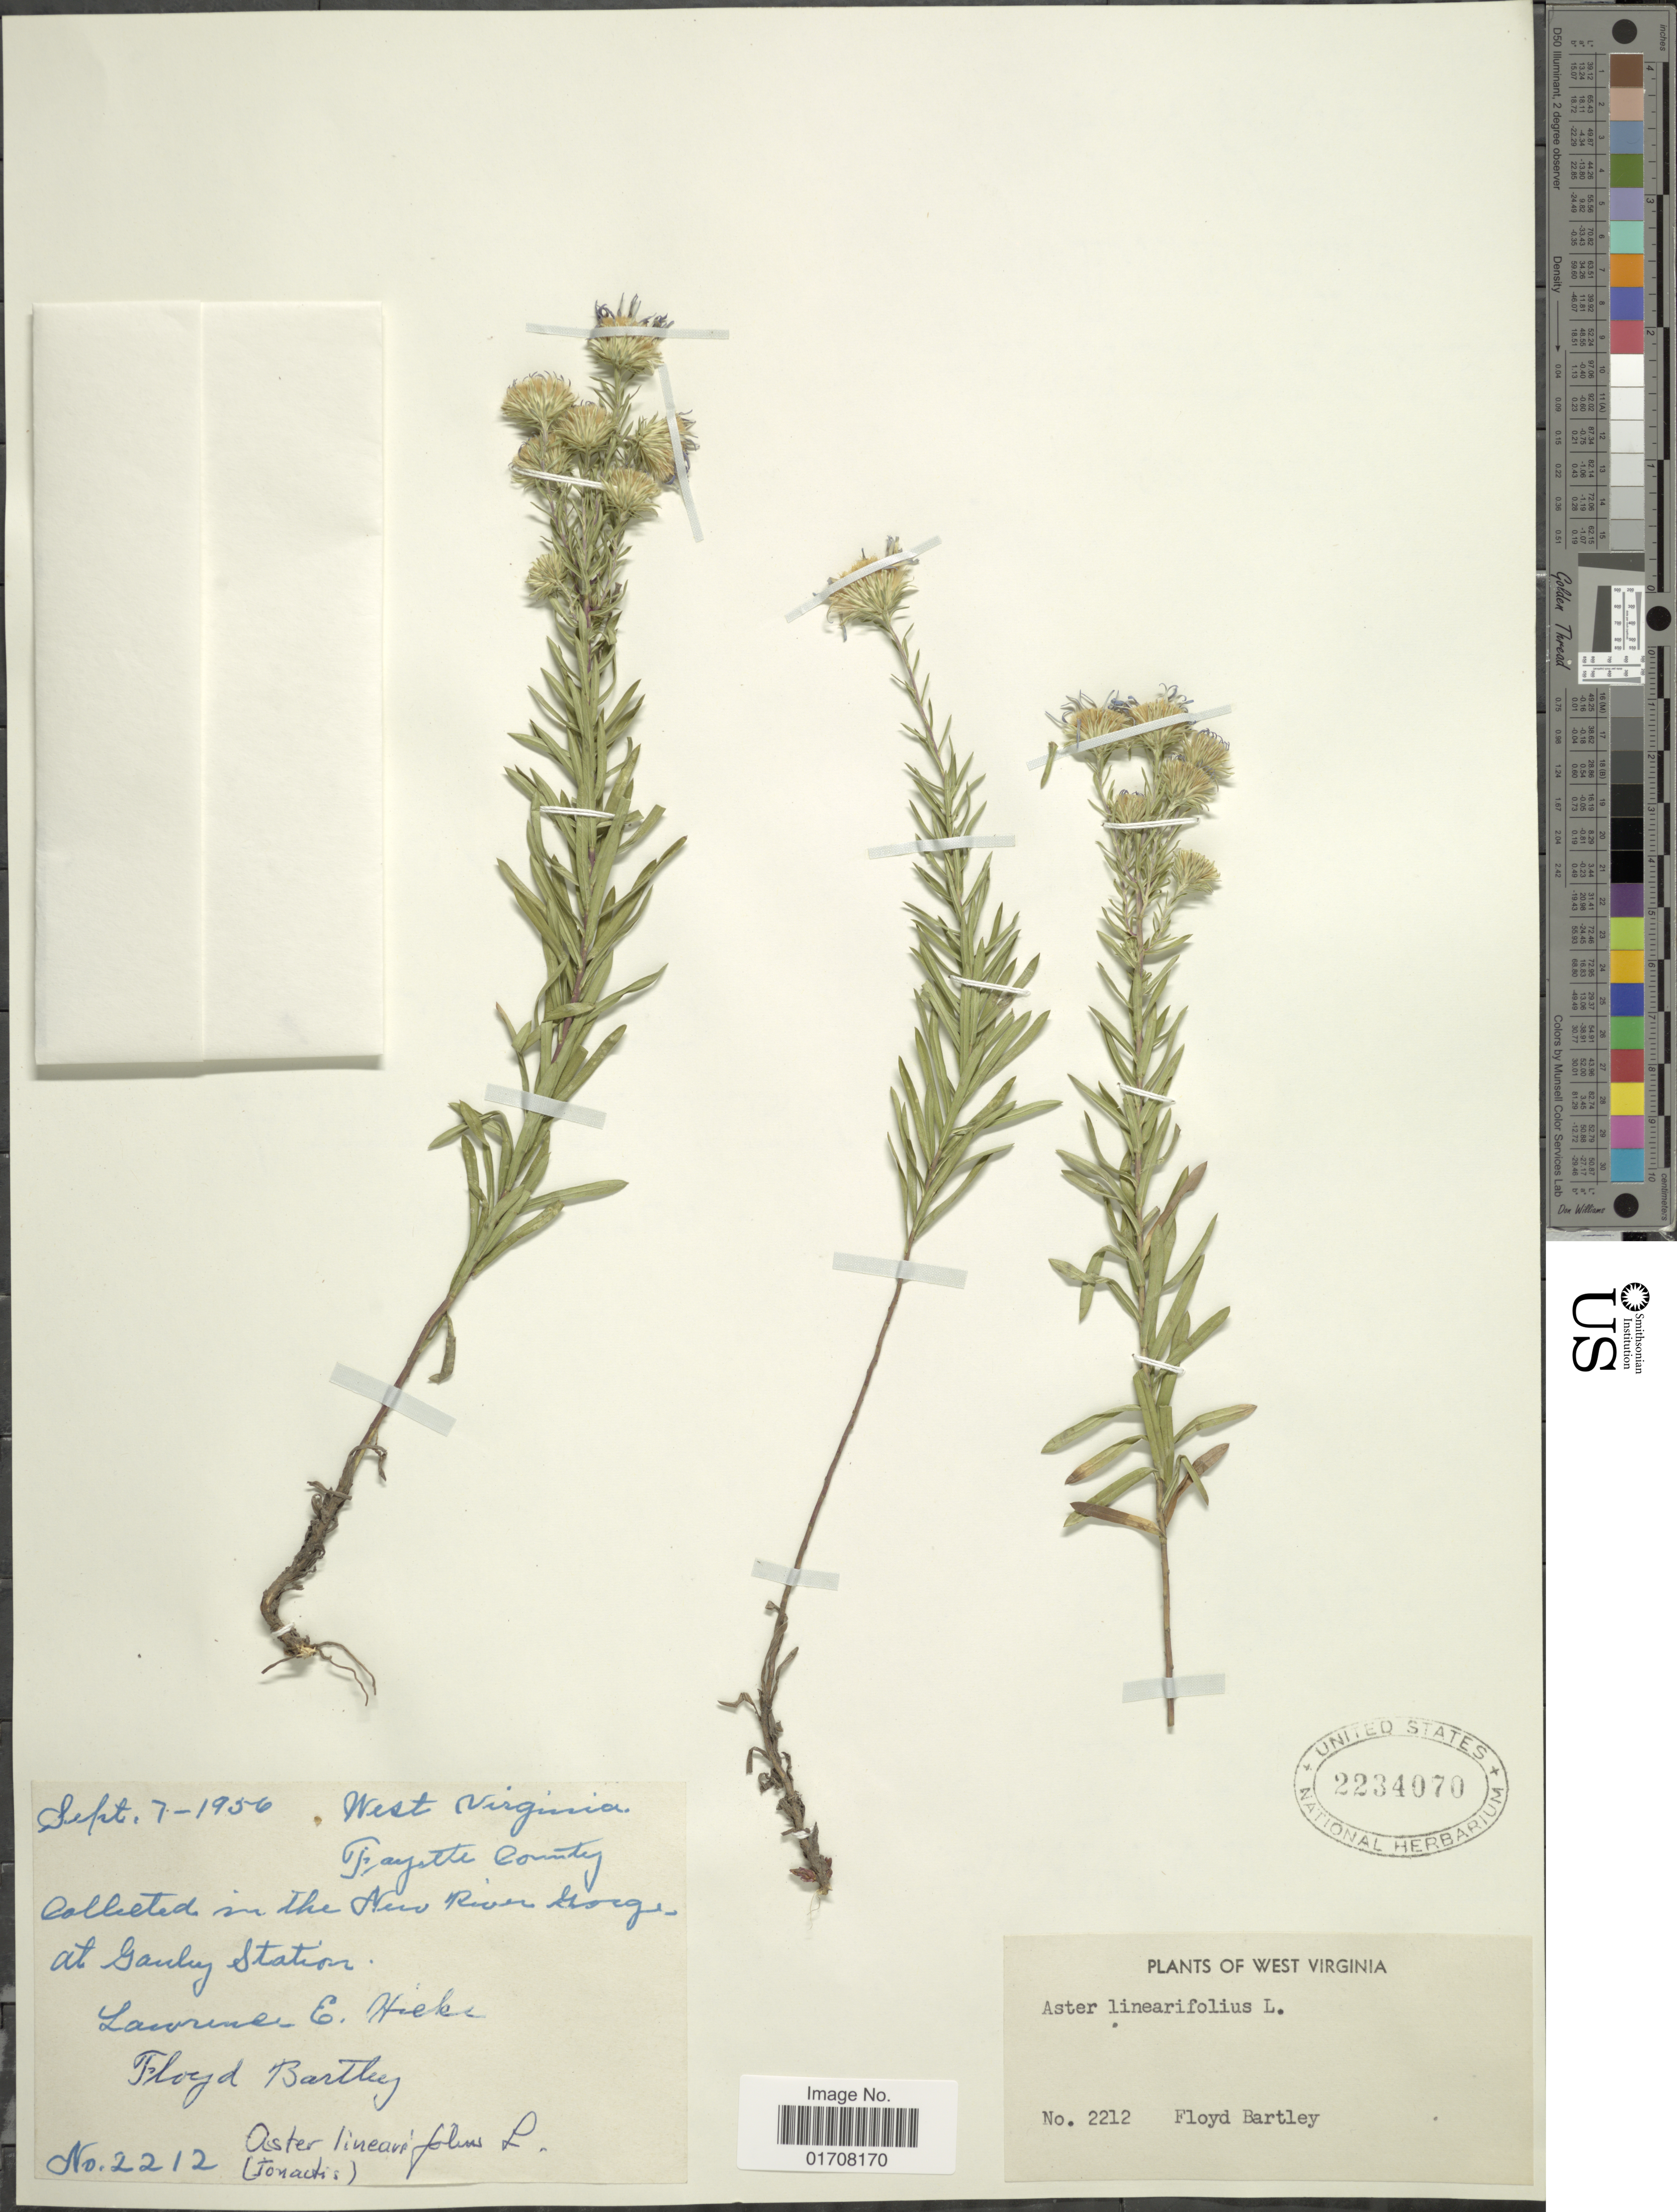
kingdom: Plantae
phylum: Tracheophyta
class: Magnoliopsida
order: Asterales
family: Asteraceae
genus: Ionactis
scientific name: Ionactis linariifolia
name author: (L.) Greene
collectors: F. Bartley & L. E. Hicks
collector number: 2212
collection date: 1956-09-07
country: United States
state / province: West Virginia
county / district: Fayette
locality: Fayette County, in the New River Gorge at Gauley Station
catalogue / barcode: US 2234070